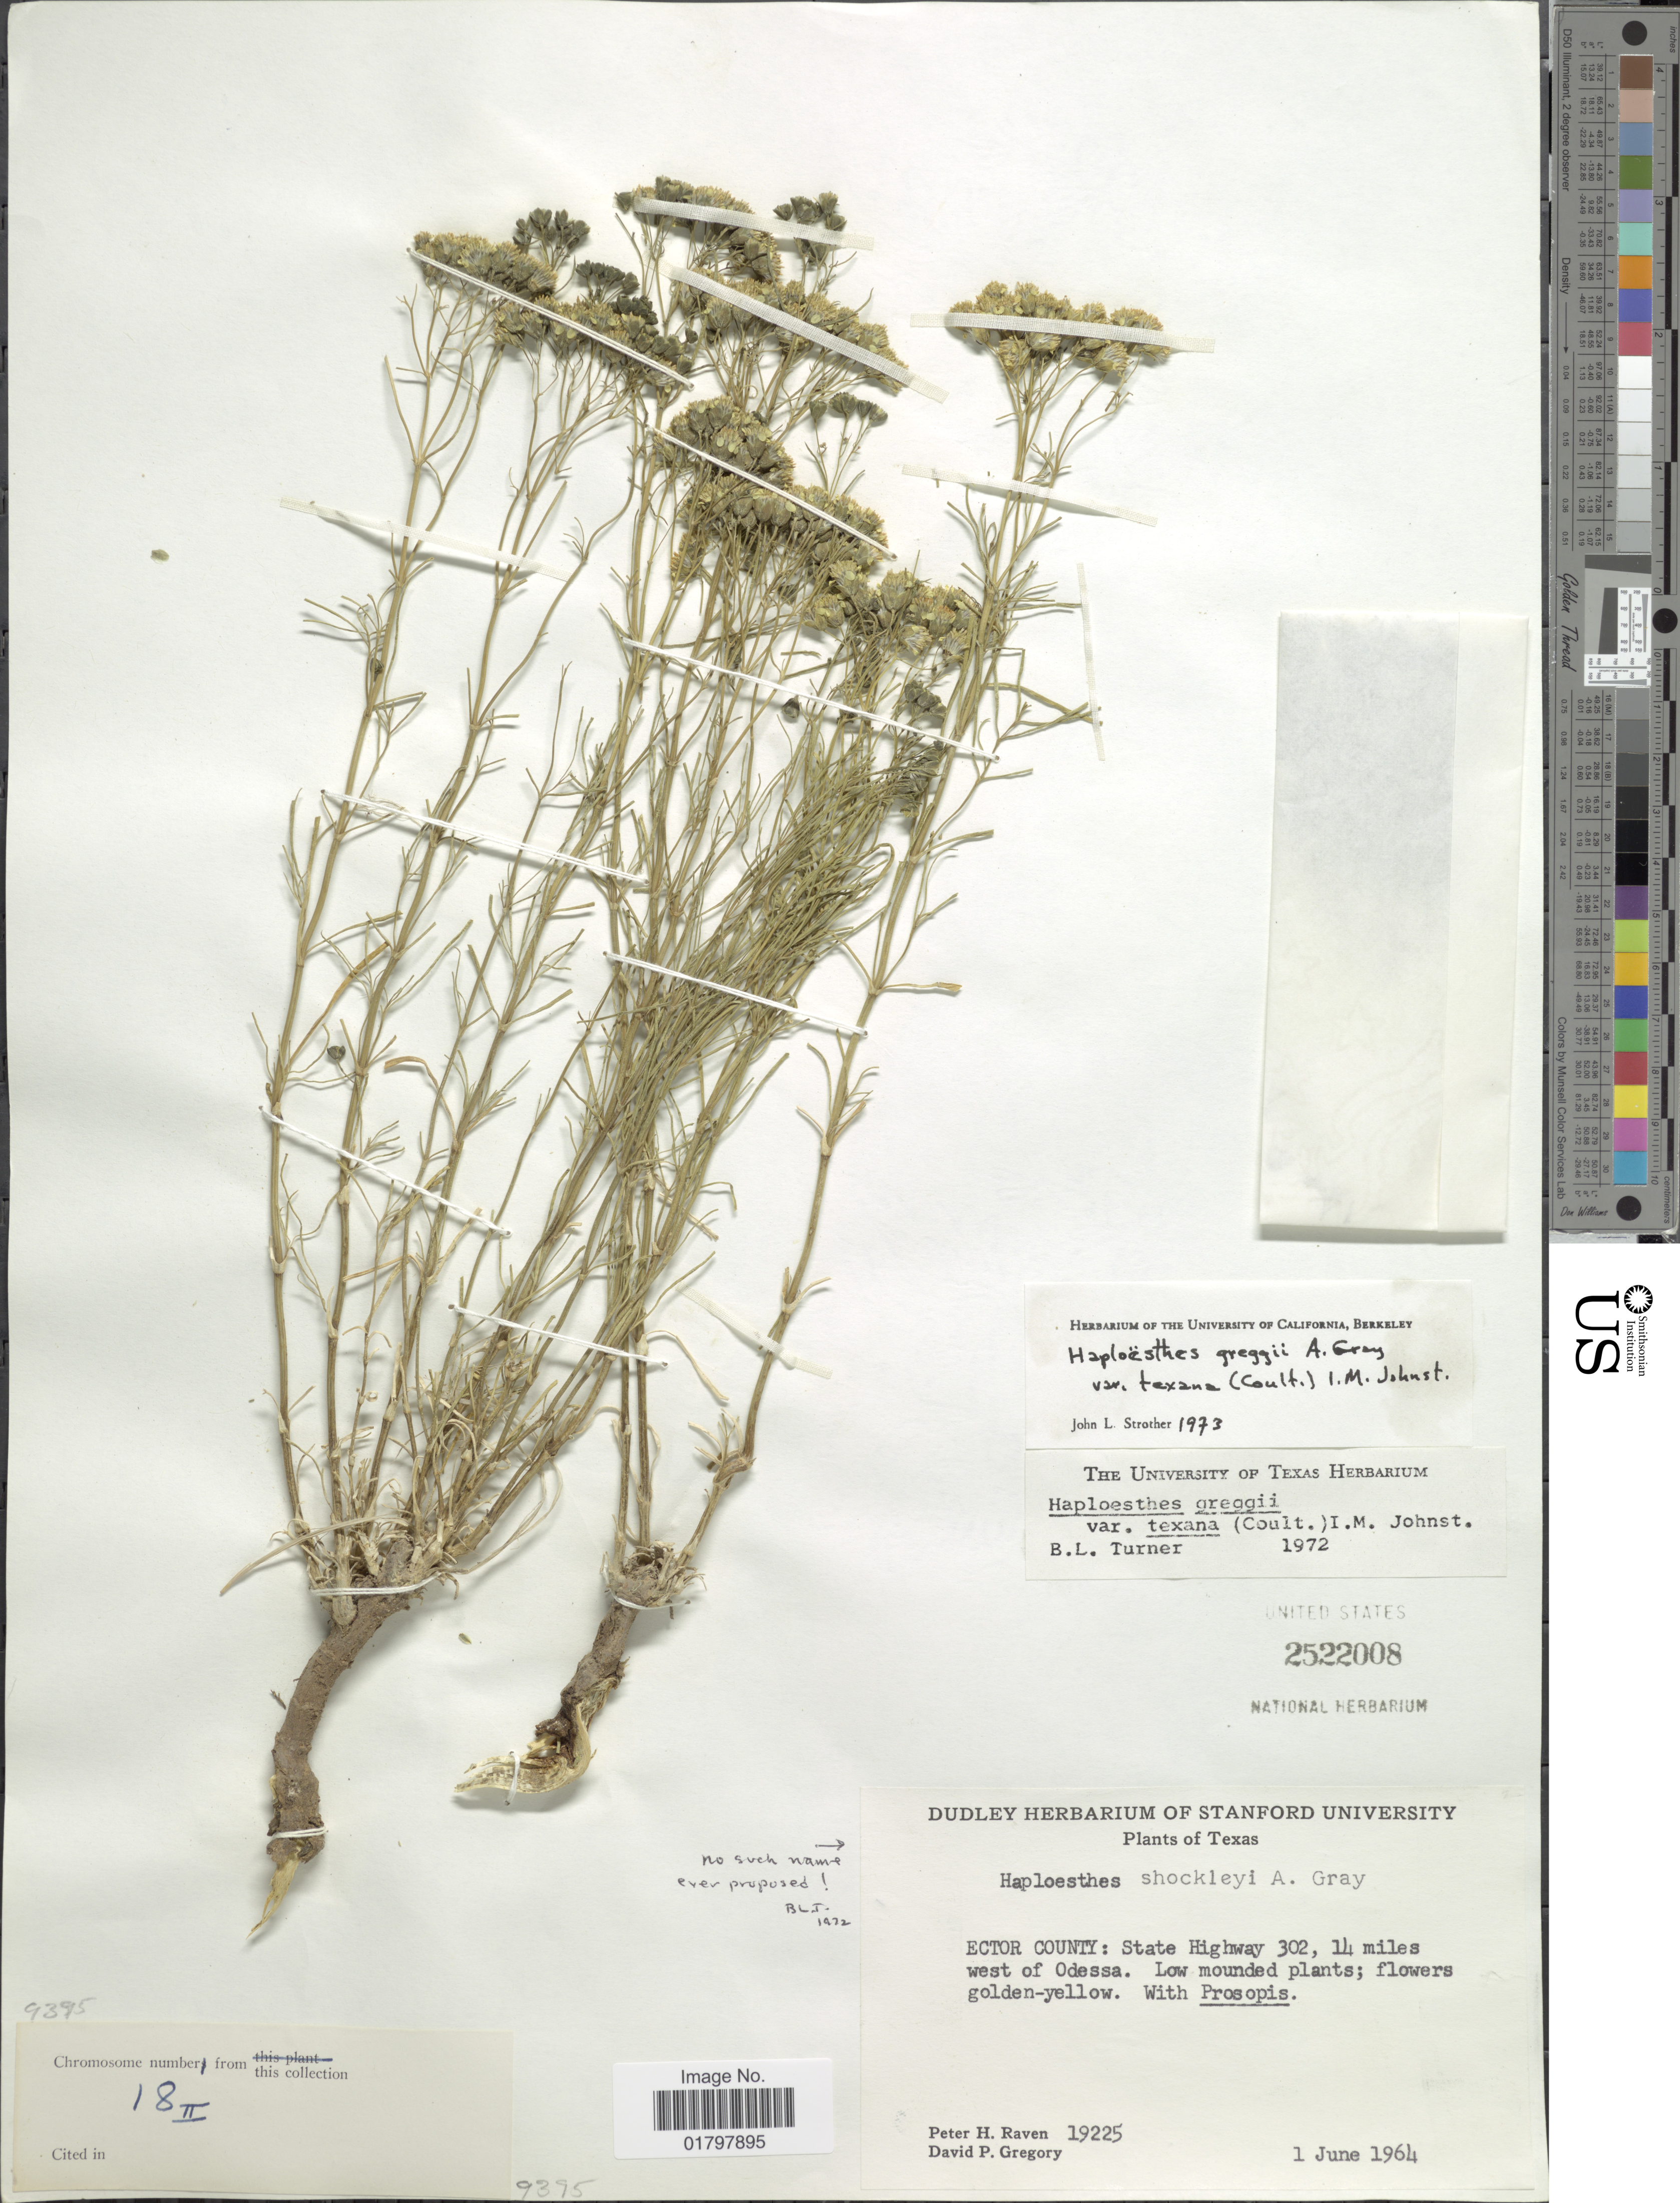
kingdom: Plantae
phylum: Tracheophyta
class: Magnoliopsida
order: Asterales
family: Asteraceae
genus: Haploesthes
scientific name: Haploesthes greggii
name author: A. Gray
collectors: P. Raven & D. Gregory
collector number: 19225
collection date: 1964-06-01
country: United States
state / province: Texas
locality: Ector County: State Highway 302, 14 miles west of Odessa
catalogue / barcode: US 2522008